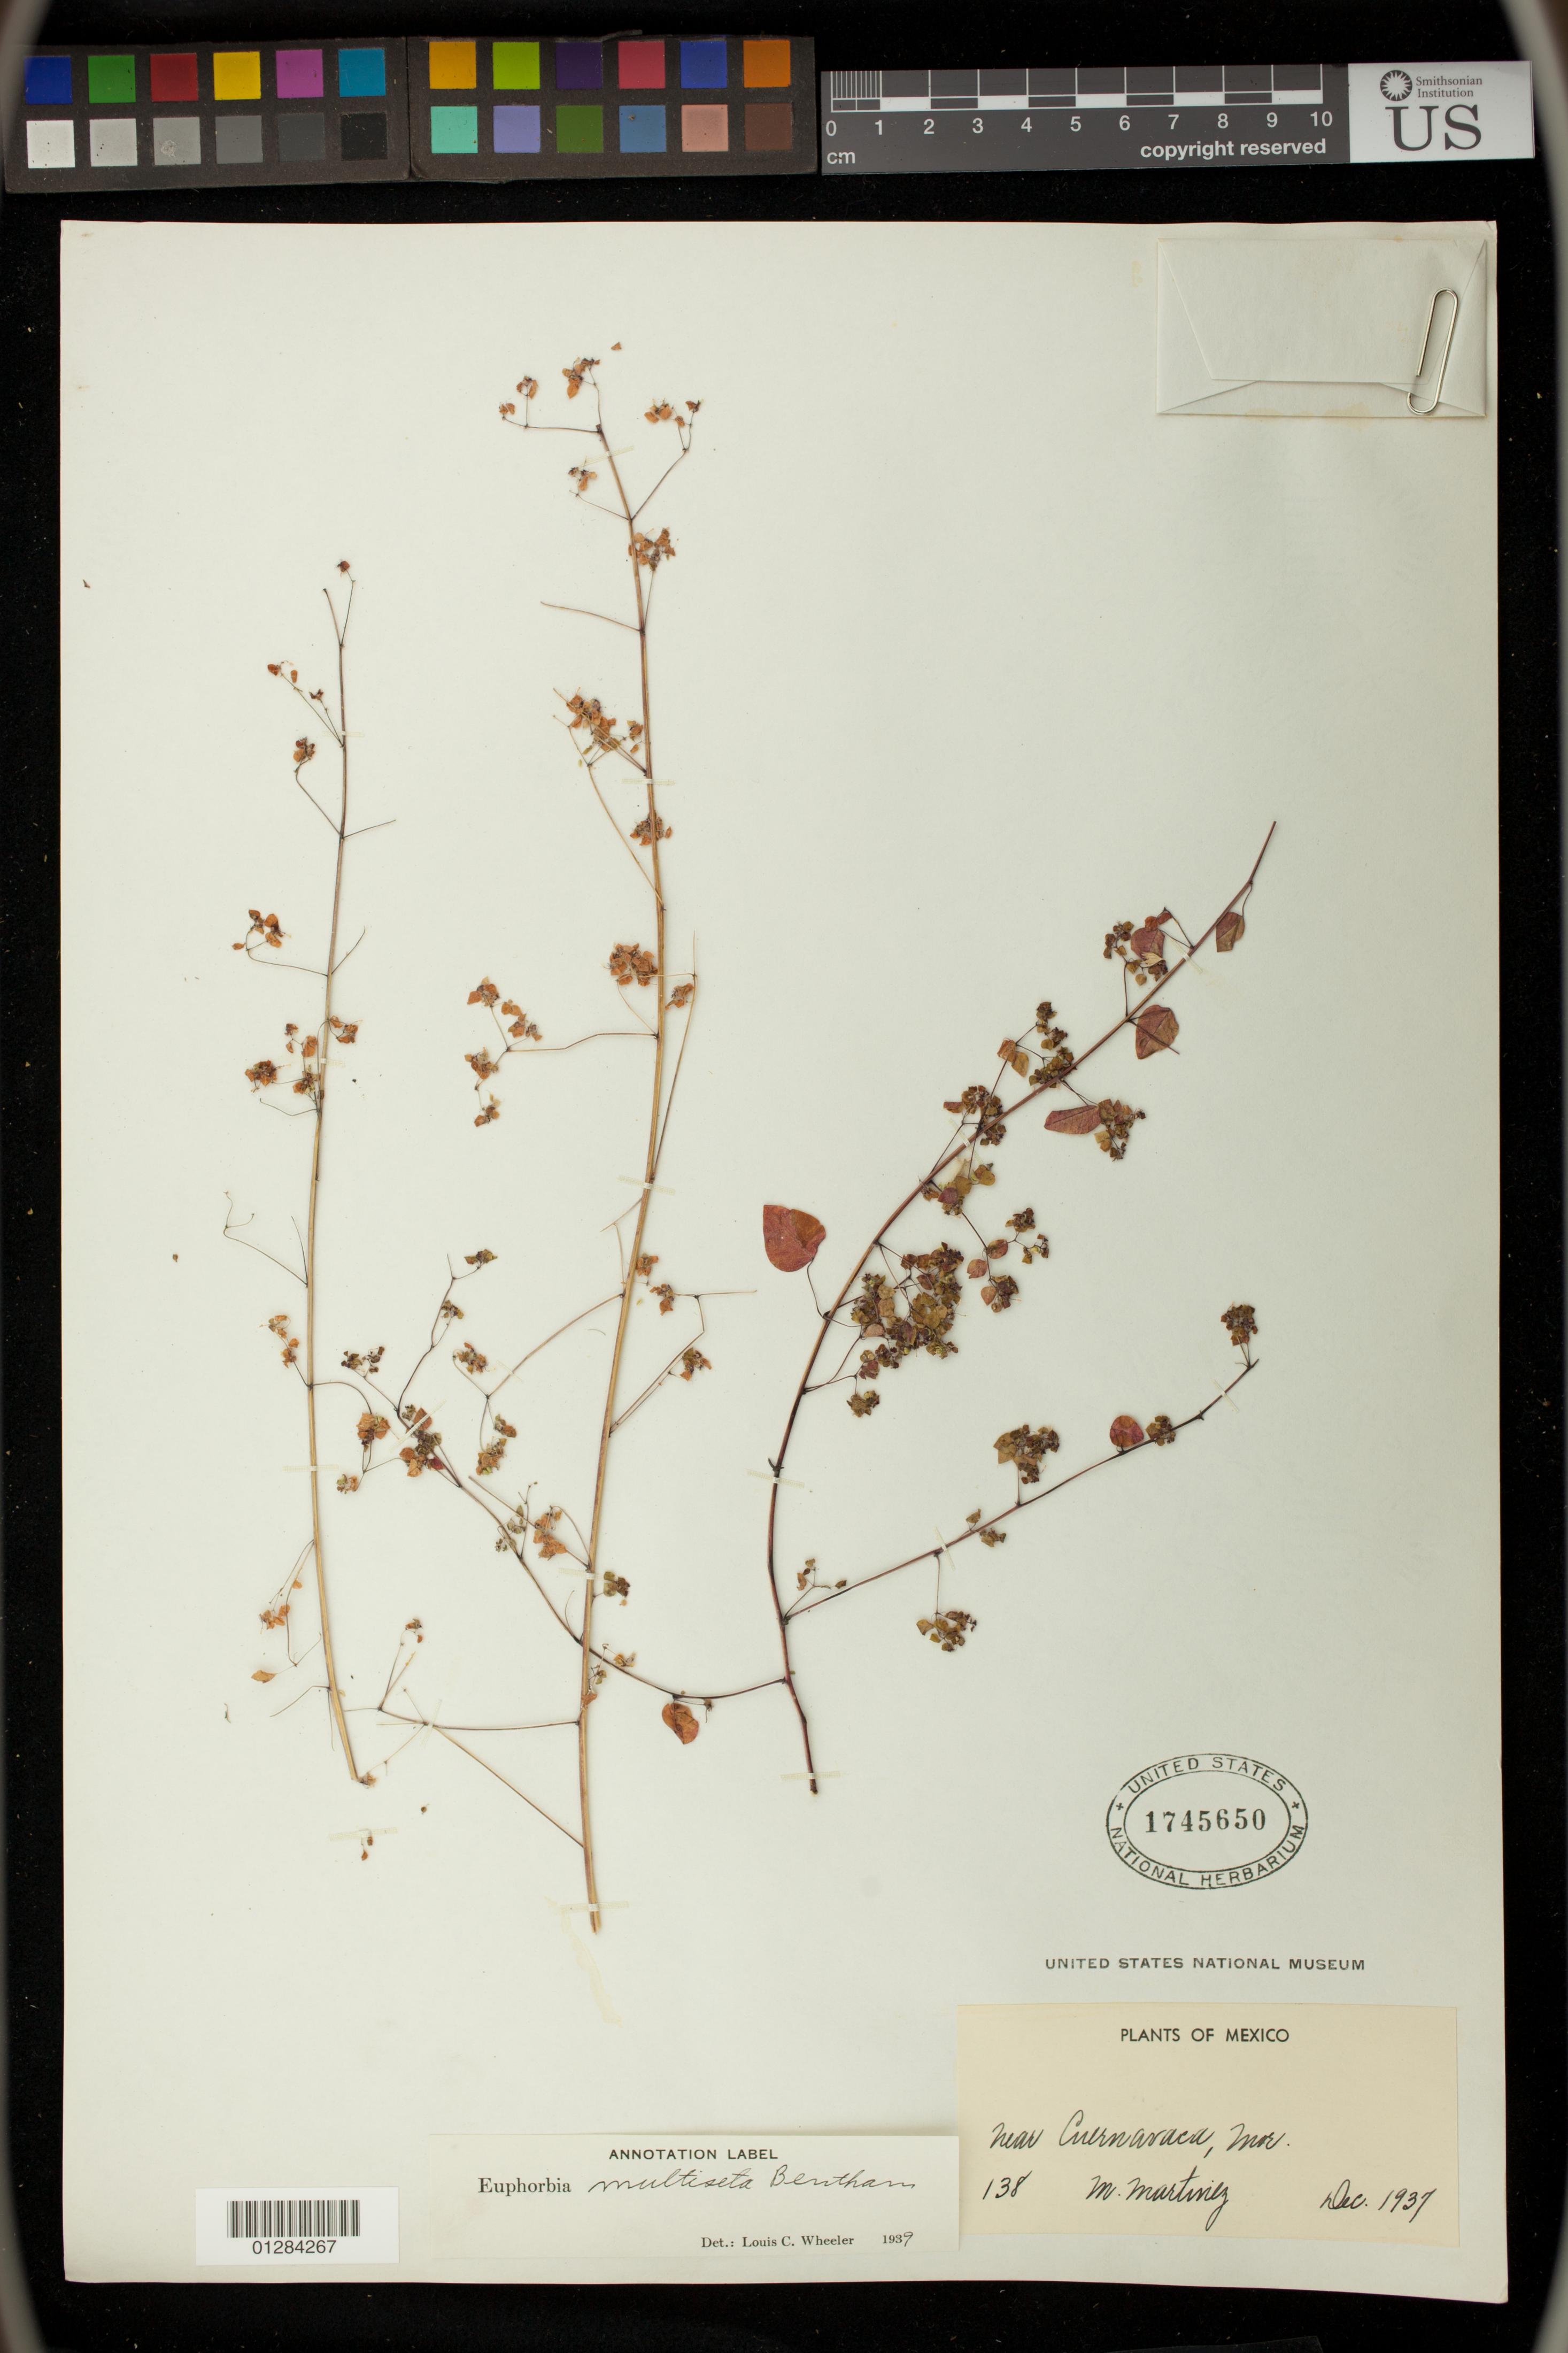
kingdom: Plantae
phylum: Tracheophyta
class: Magnoliopsida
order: Malpighiales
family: Euphorbiaceae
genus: Euphorbia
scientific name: Euphorbia multiseta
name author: Benth.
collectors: M. Martinez M.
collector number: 138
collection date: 1937-12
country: Mexico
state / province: Morelos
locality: near Cuernavaca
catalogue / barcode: US 1745650